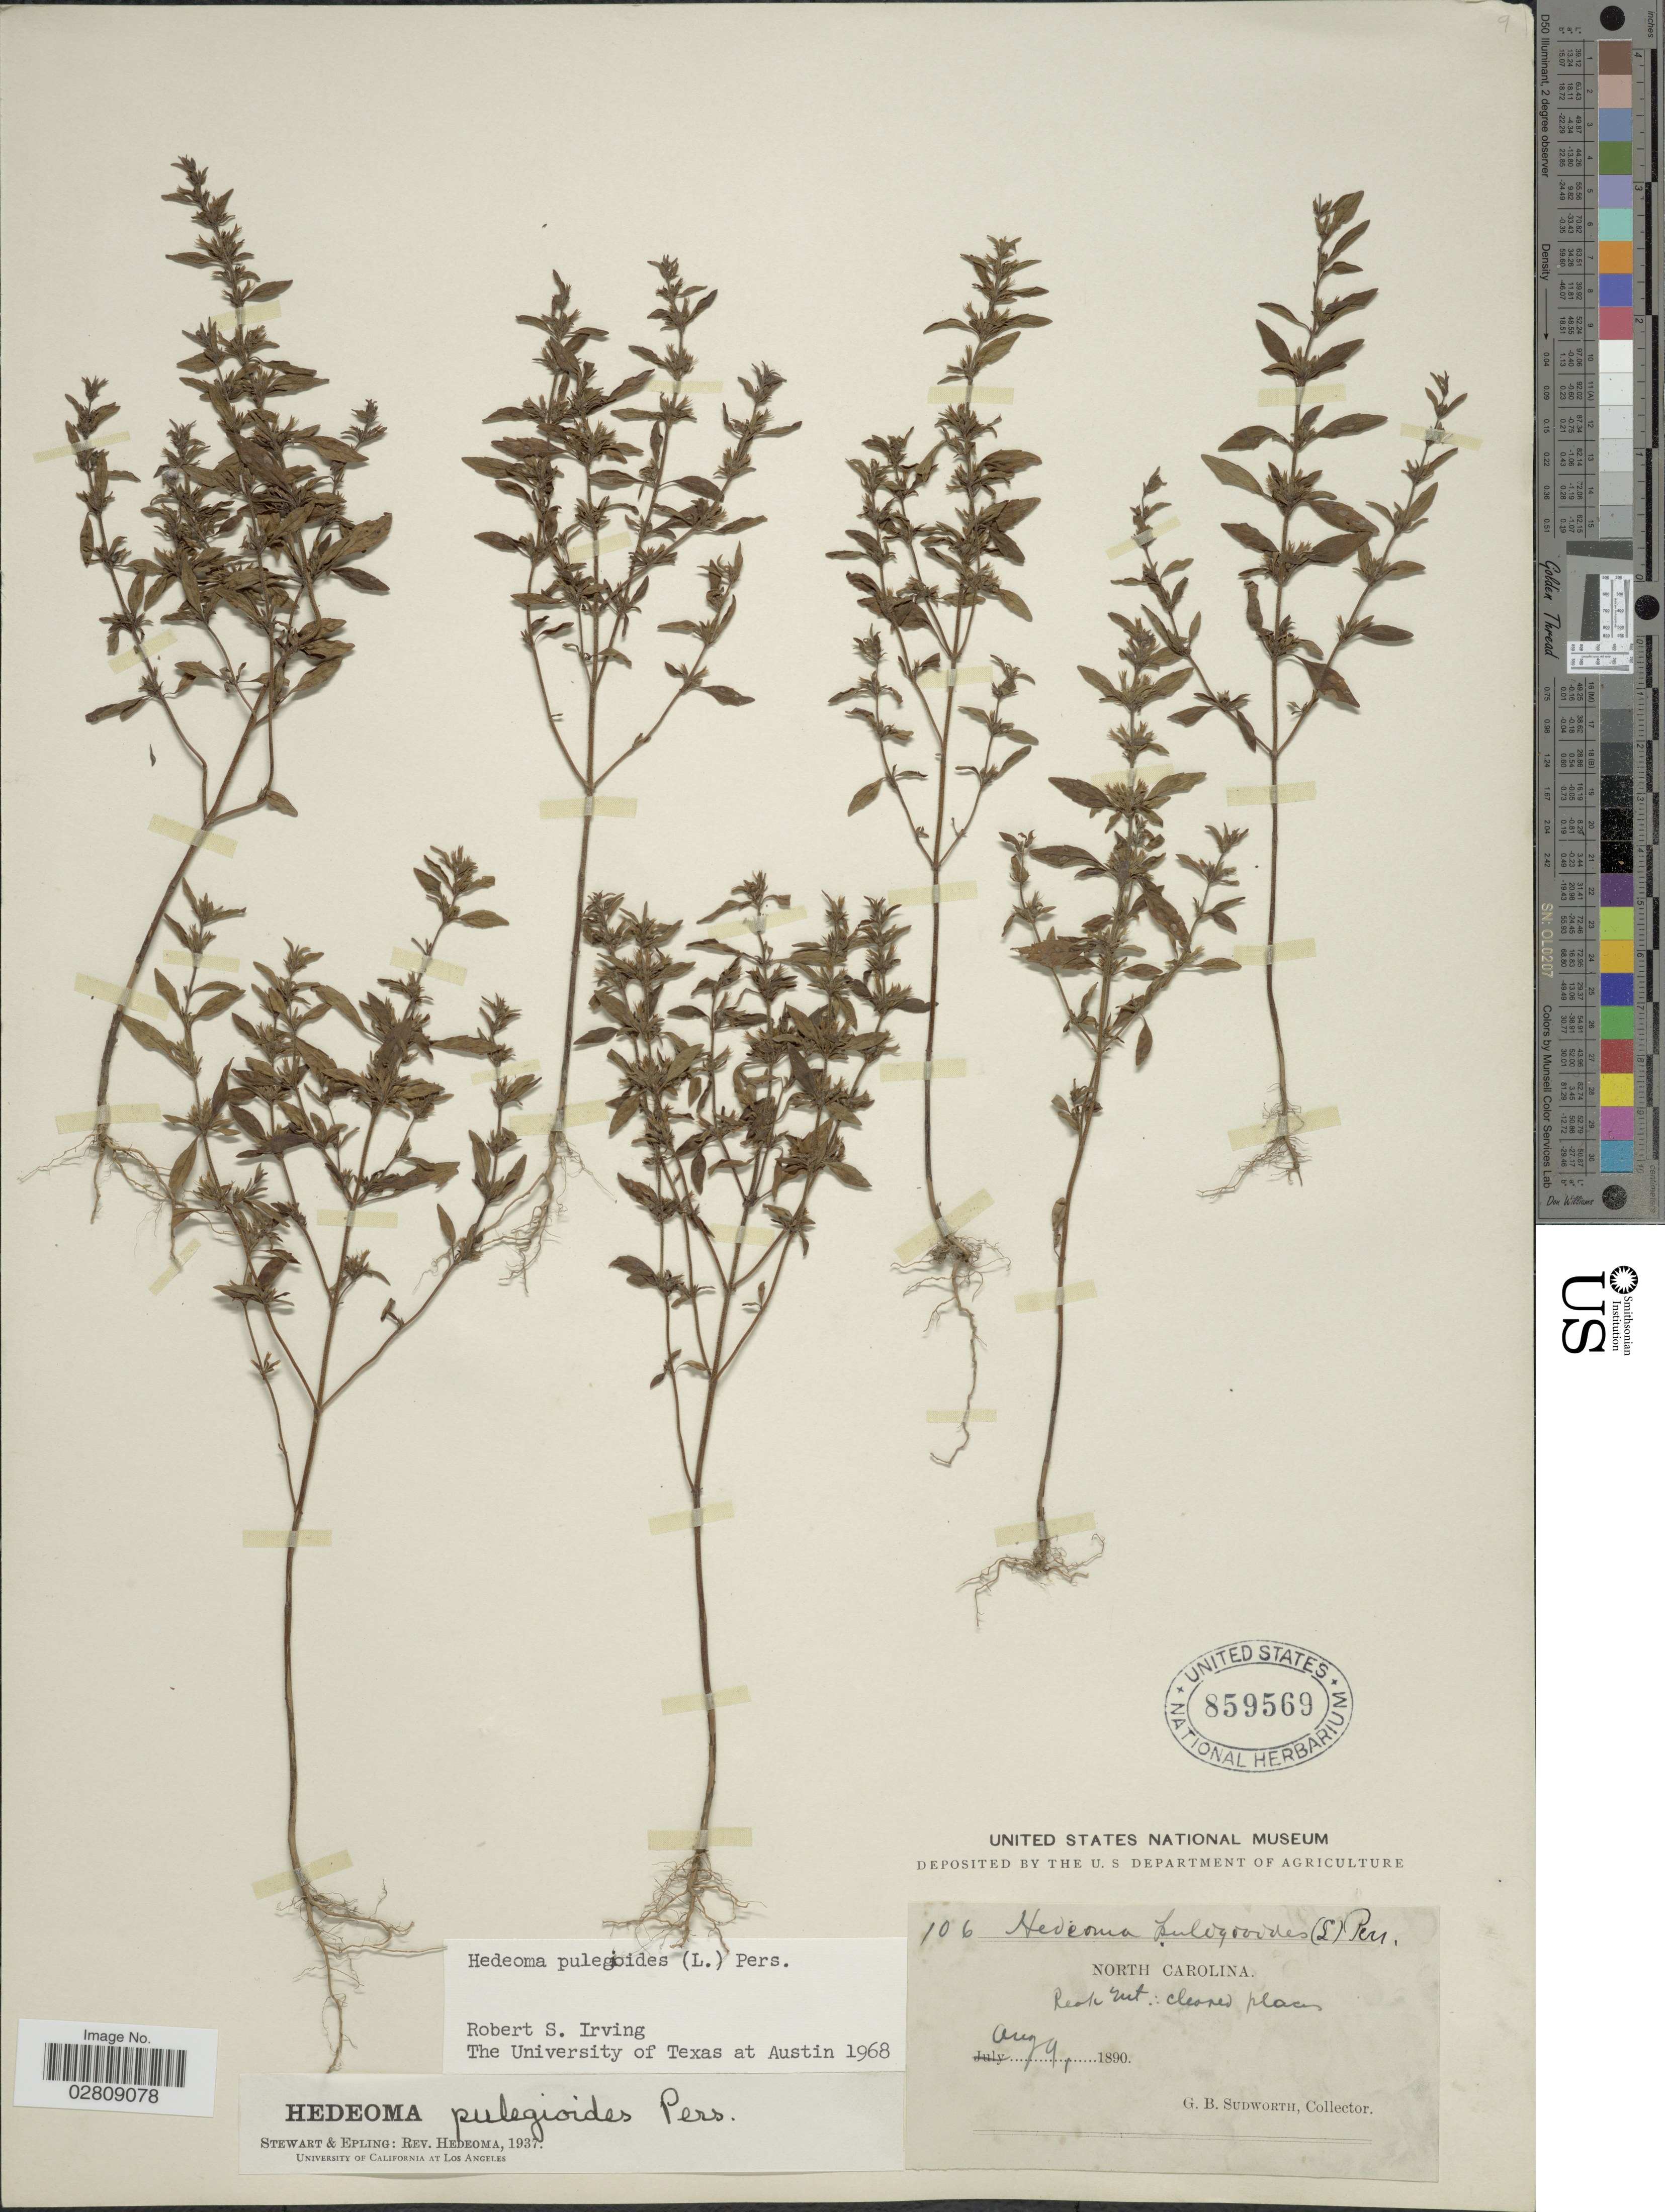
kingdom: Plantae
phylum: Tracheophyta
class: Magnoliopsida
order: Lamiales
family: Lamiaceae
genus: Hedeoma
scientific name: Hedeoma pulegioides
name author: (L.) Pers.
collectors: G. B. Sudworth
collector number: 106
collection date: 1890-08-09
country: United States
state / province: North Carolina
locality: Peak Mt.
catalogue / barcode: US 859569